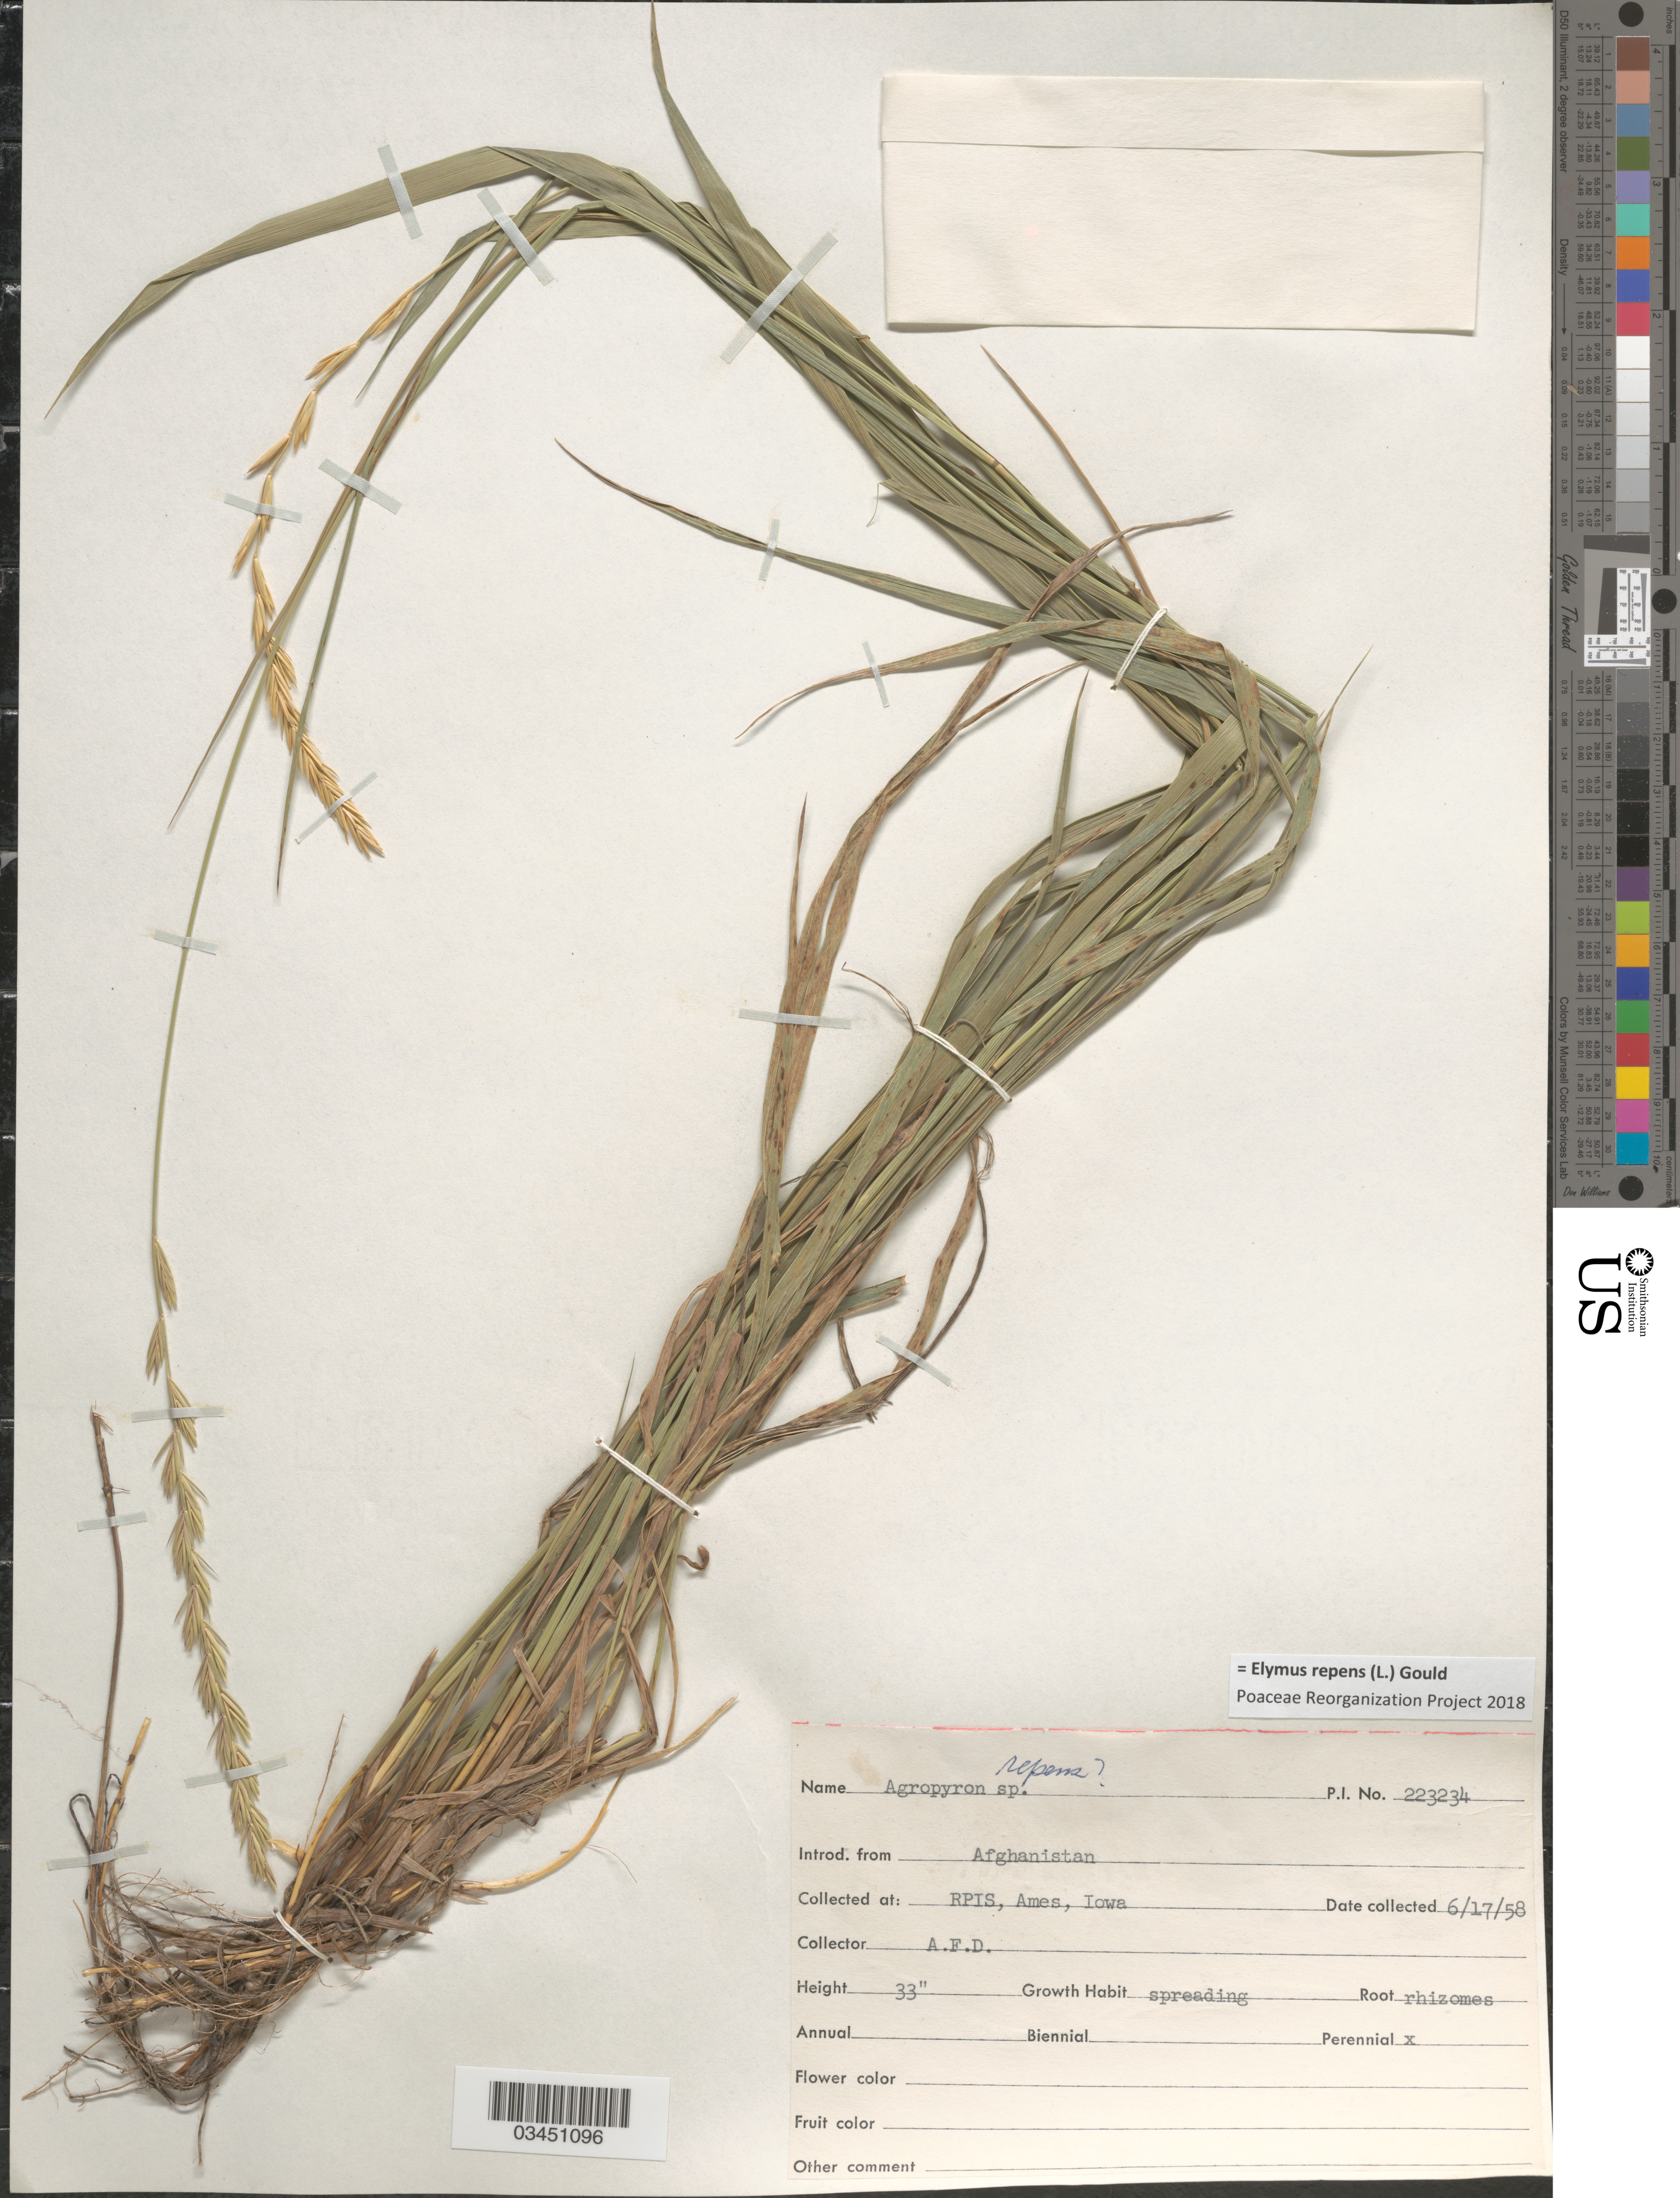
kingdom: Plantae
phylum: Tracheophyta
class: Liliopsida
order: Poales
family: Poaceae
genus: Elymus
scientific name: Elymus repens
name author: (L.) Gould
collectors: A. D.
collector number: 223234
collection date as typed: Transcribed d/m/y: 17/6/58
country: United States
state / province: Iowa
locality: RPIS, Ames.